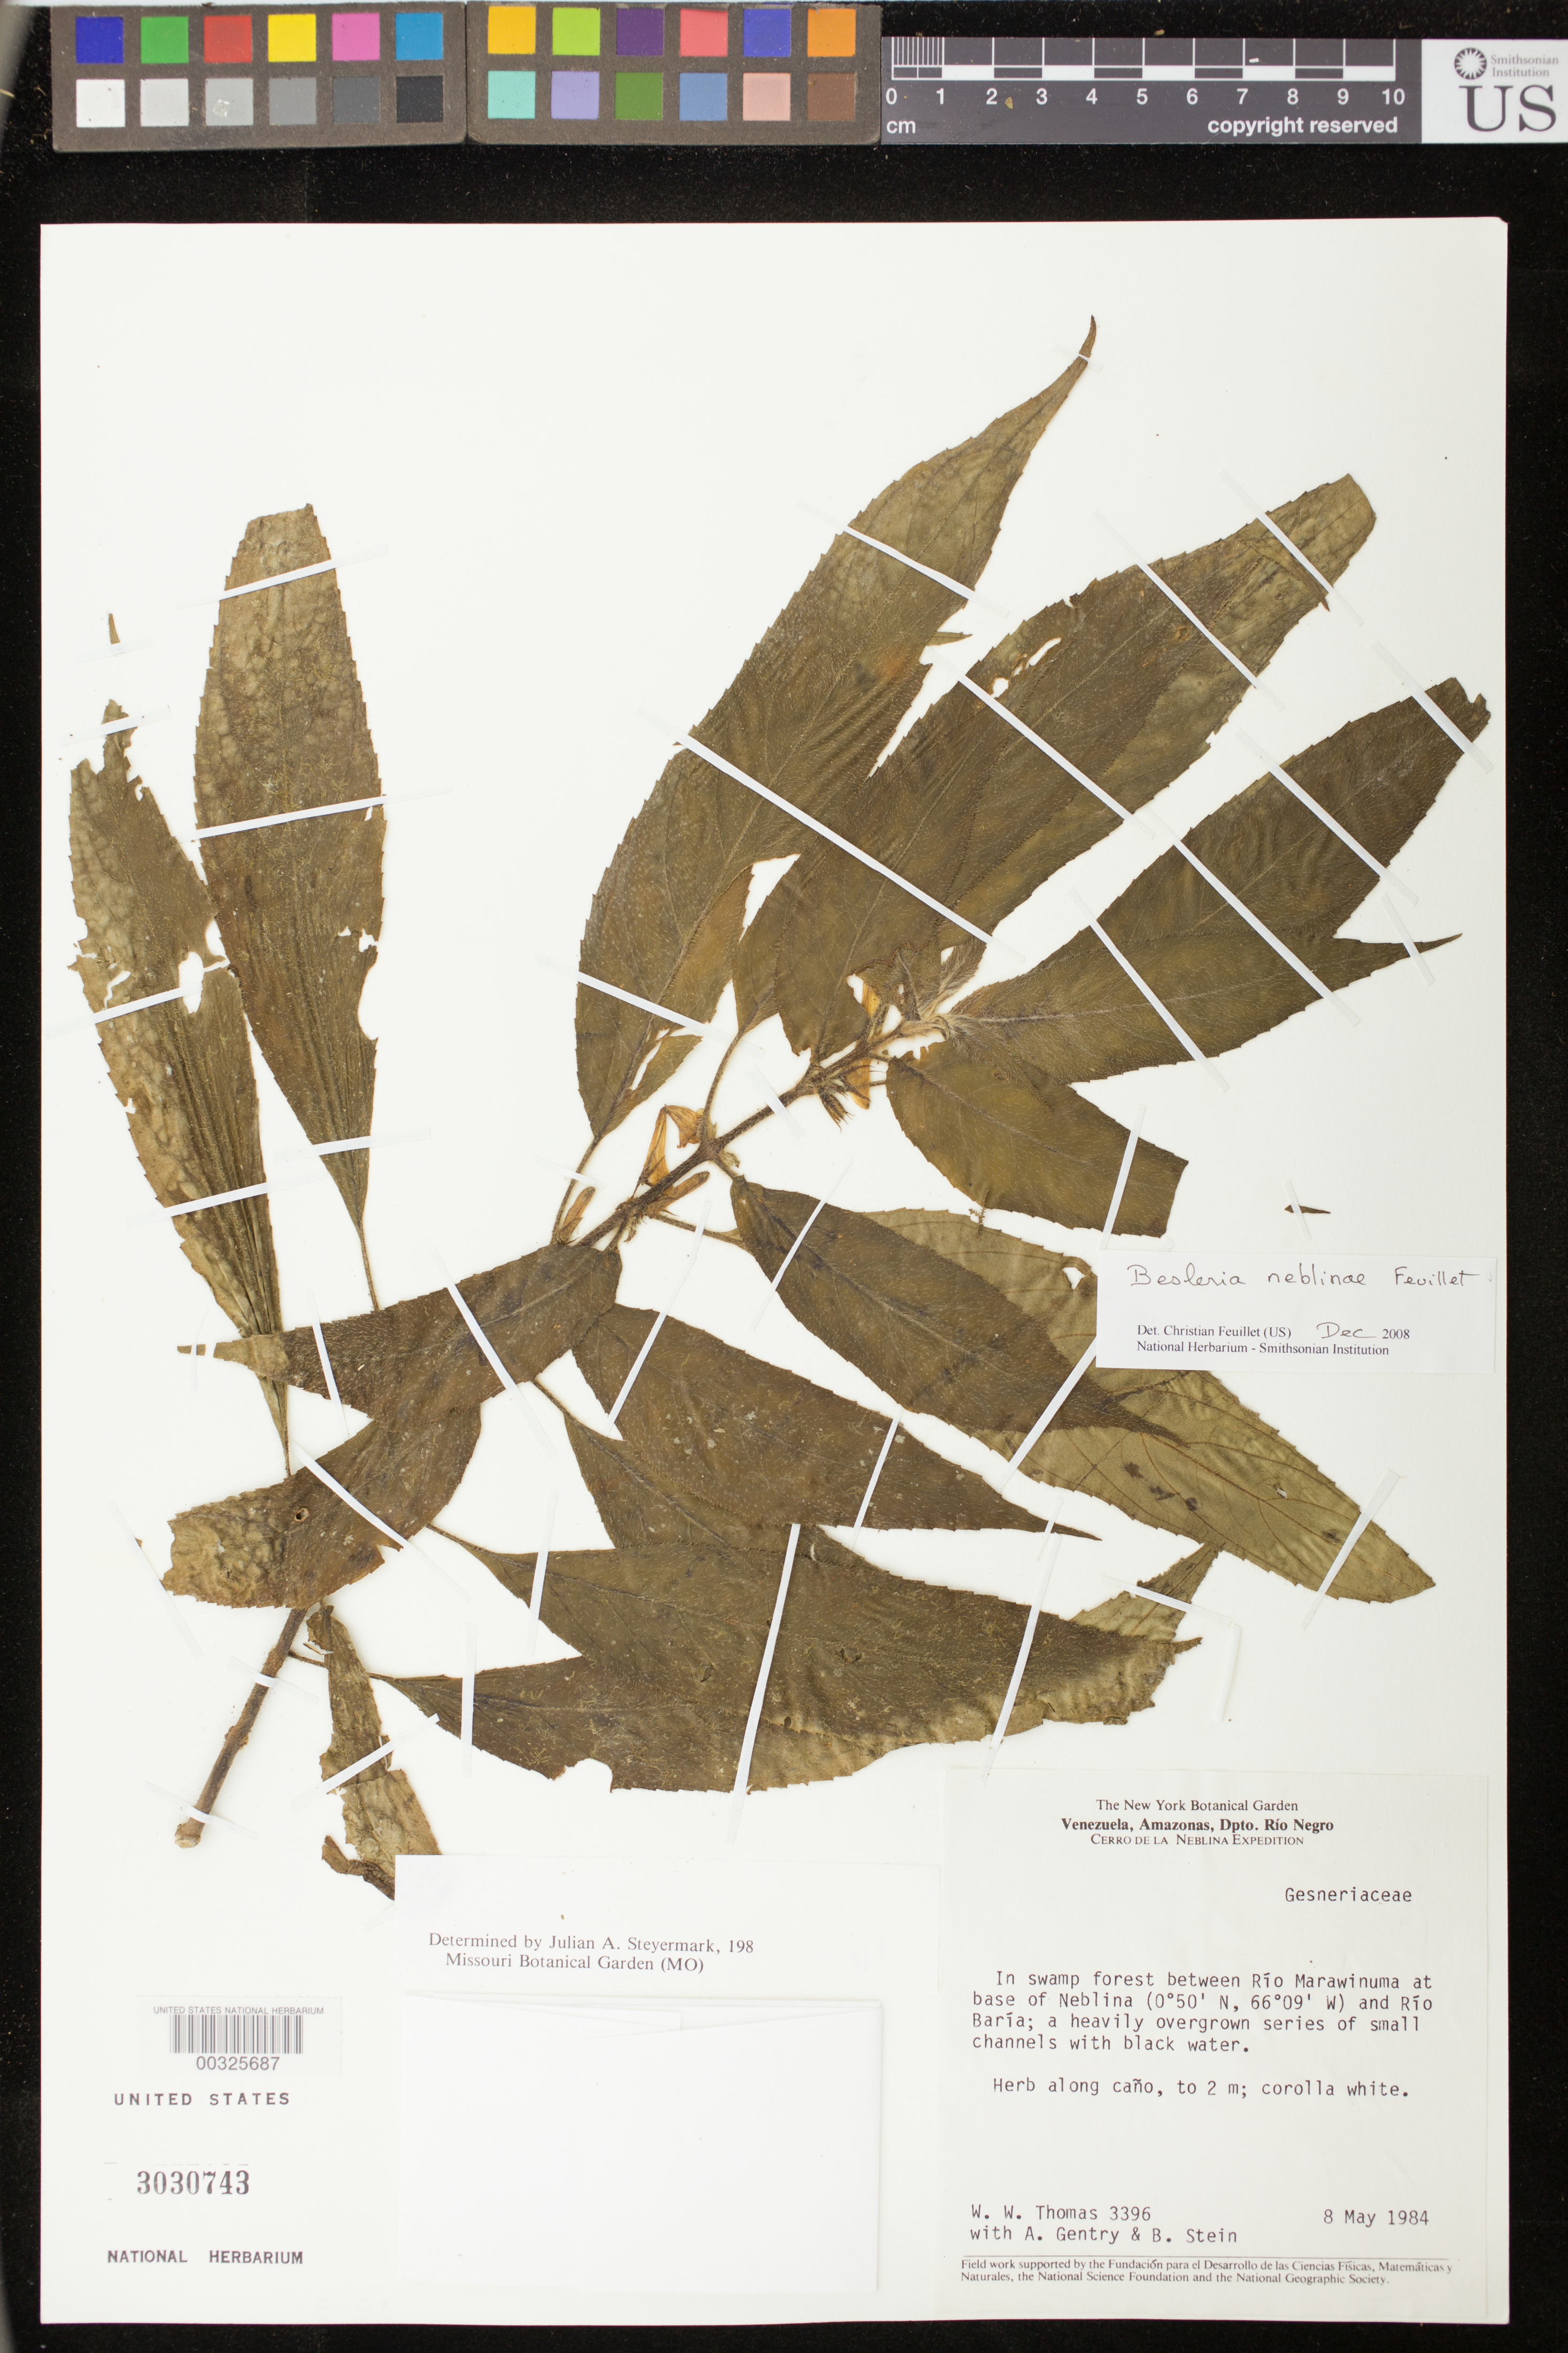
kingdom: Plantae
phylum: Tracheophyta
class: Magnoliopsida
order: Lamiales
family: Gesneriaceae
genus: Besleria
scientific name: Besleria neblinae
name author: Feuillet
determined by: Feuillet, C.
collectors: W. W. Thomas, A. H. Gentry & B. A. Stein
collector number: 3396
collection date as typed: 08 May 1984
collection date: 1984-05-08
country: Venezuela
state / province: Amazonas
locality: Dpto. Río Negro; between Río Marawinuma at base of Neblina and Río Baría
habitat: In swamp forest; a heavily overgrown series of small channels with black water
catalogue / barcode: US 3030743